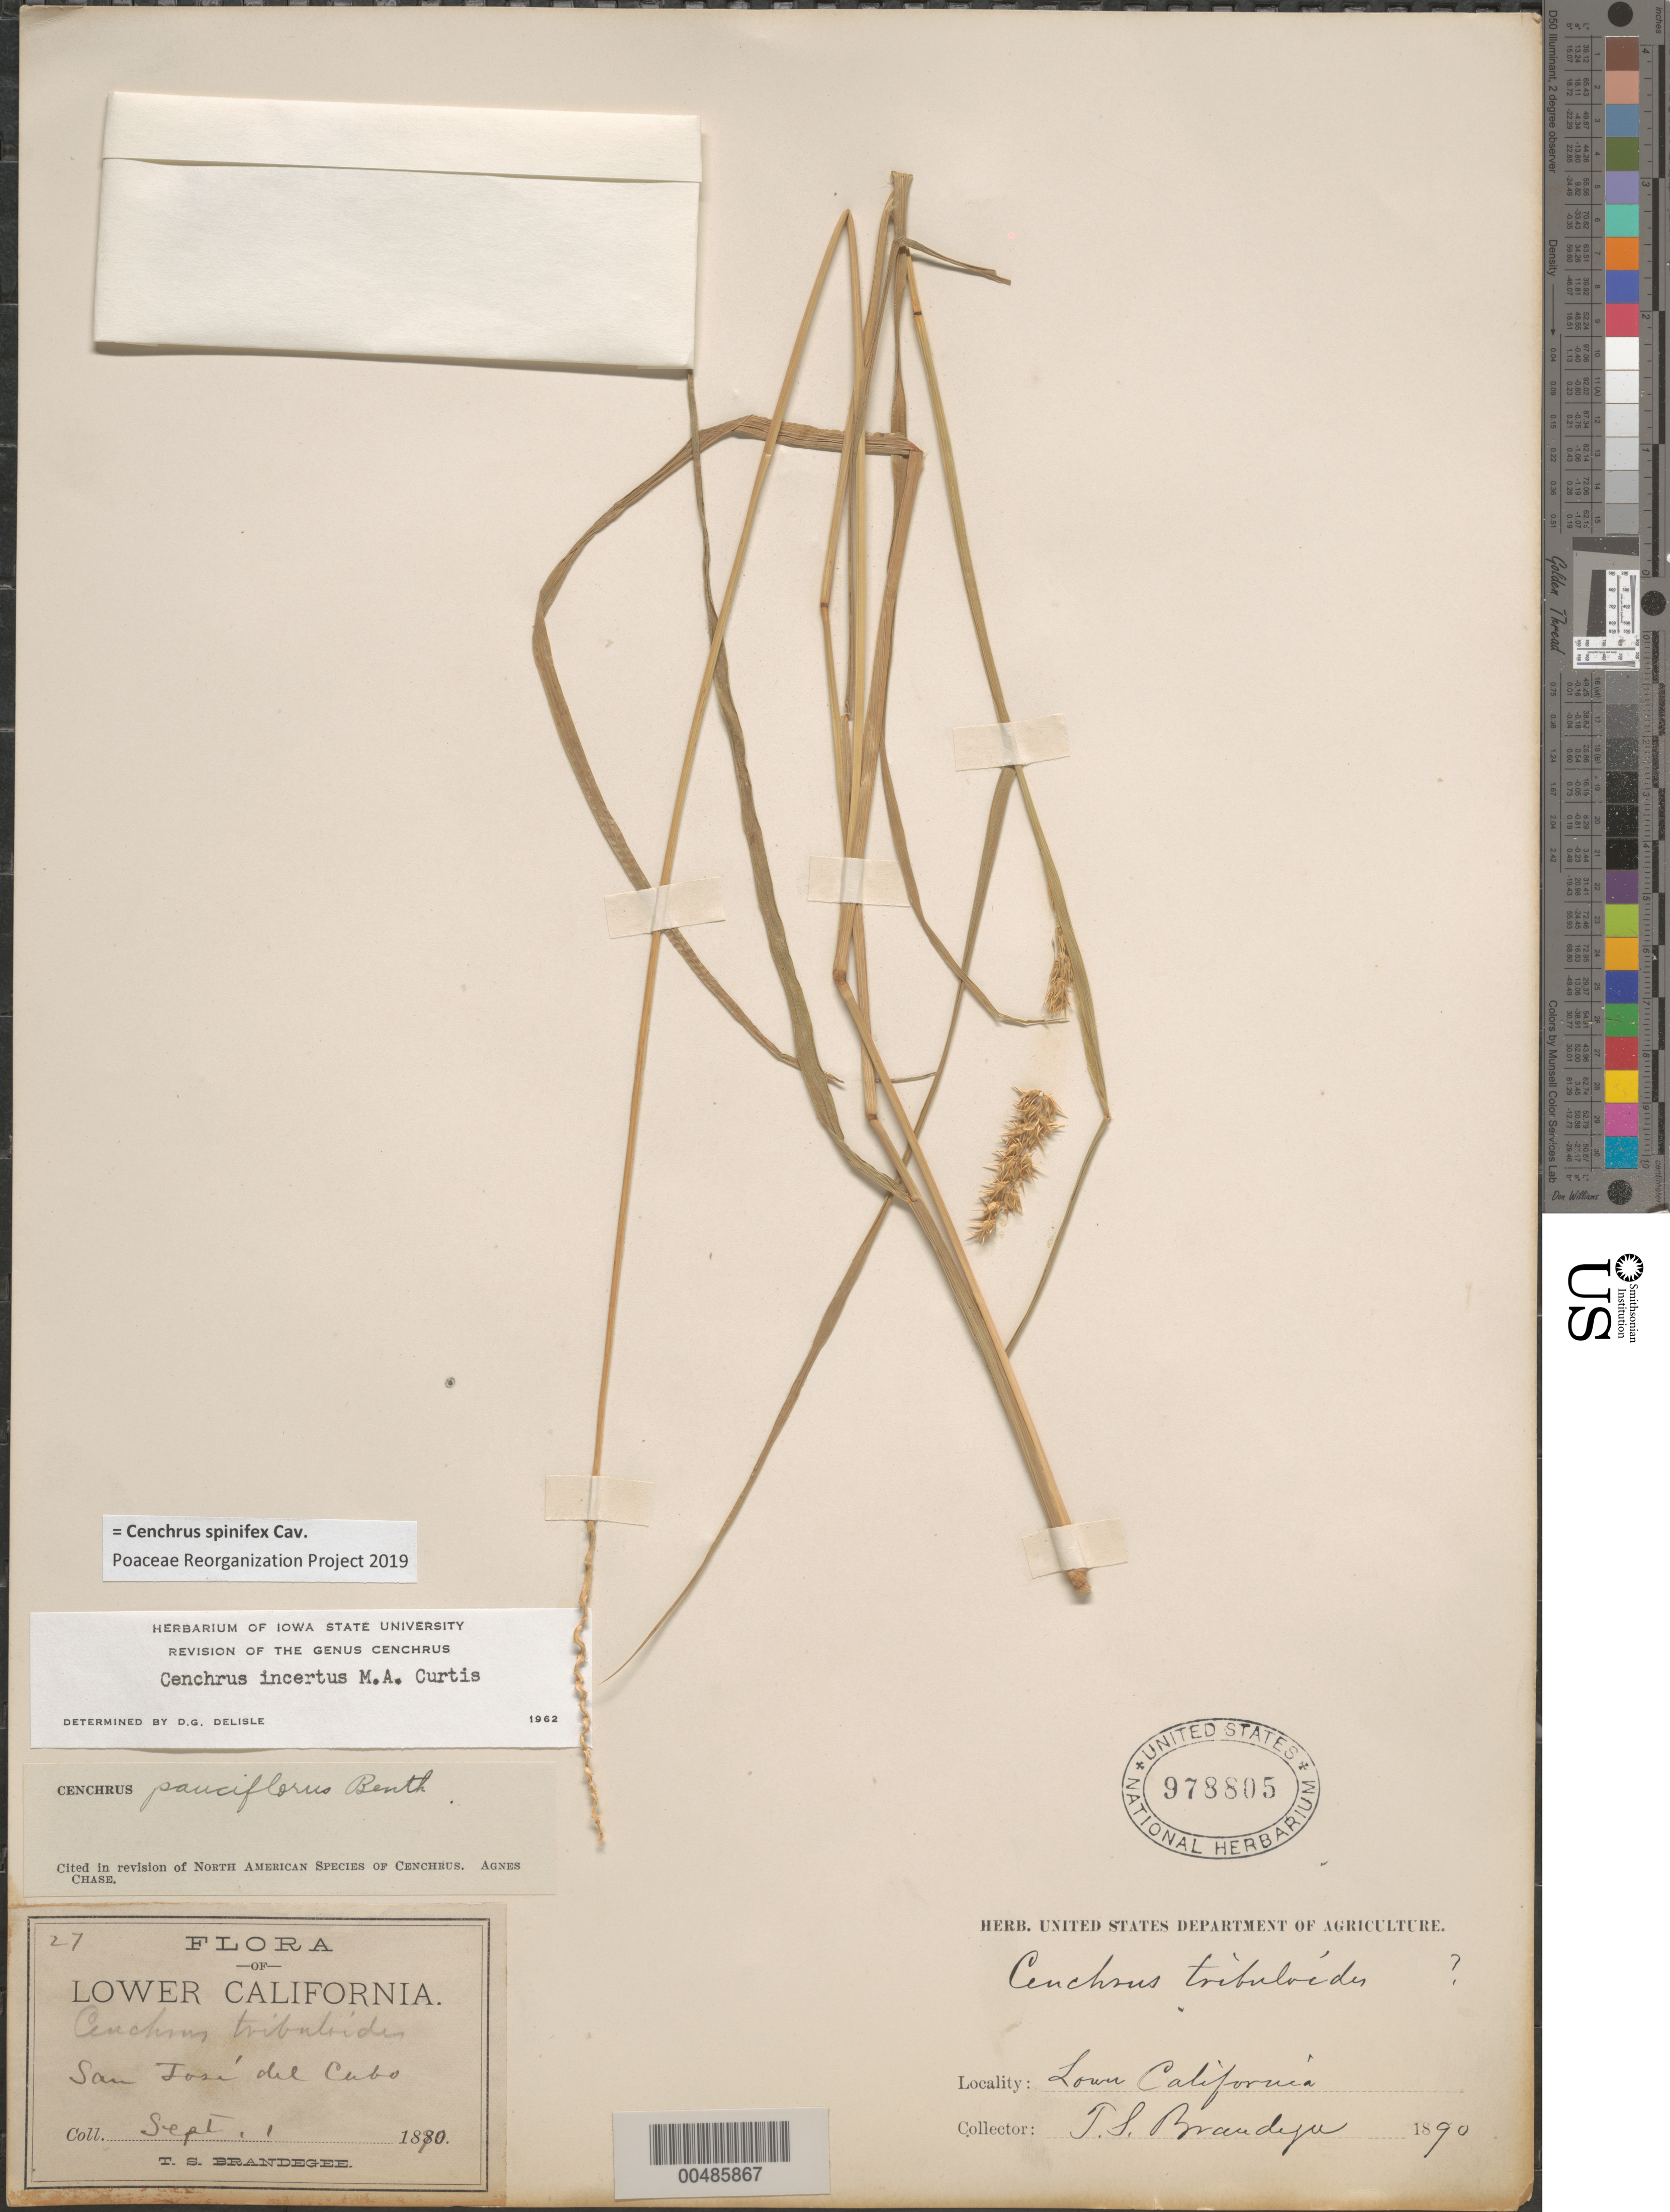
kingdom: Plantae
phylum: Tracheophyta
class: Liliopsida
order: Poales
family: Poaceae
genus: Cenchrus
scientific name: Cenchrus spinifex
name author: Cav.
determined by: Poaceae Reorganization Project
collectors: T. S. Brandegee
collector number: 27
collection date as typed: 1 Sep 1890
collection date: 1890-09-01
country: Mexico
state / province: Baja California Sur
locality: San José del Cabo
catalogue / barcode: US 978805